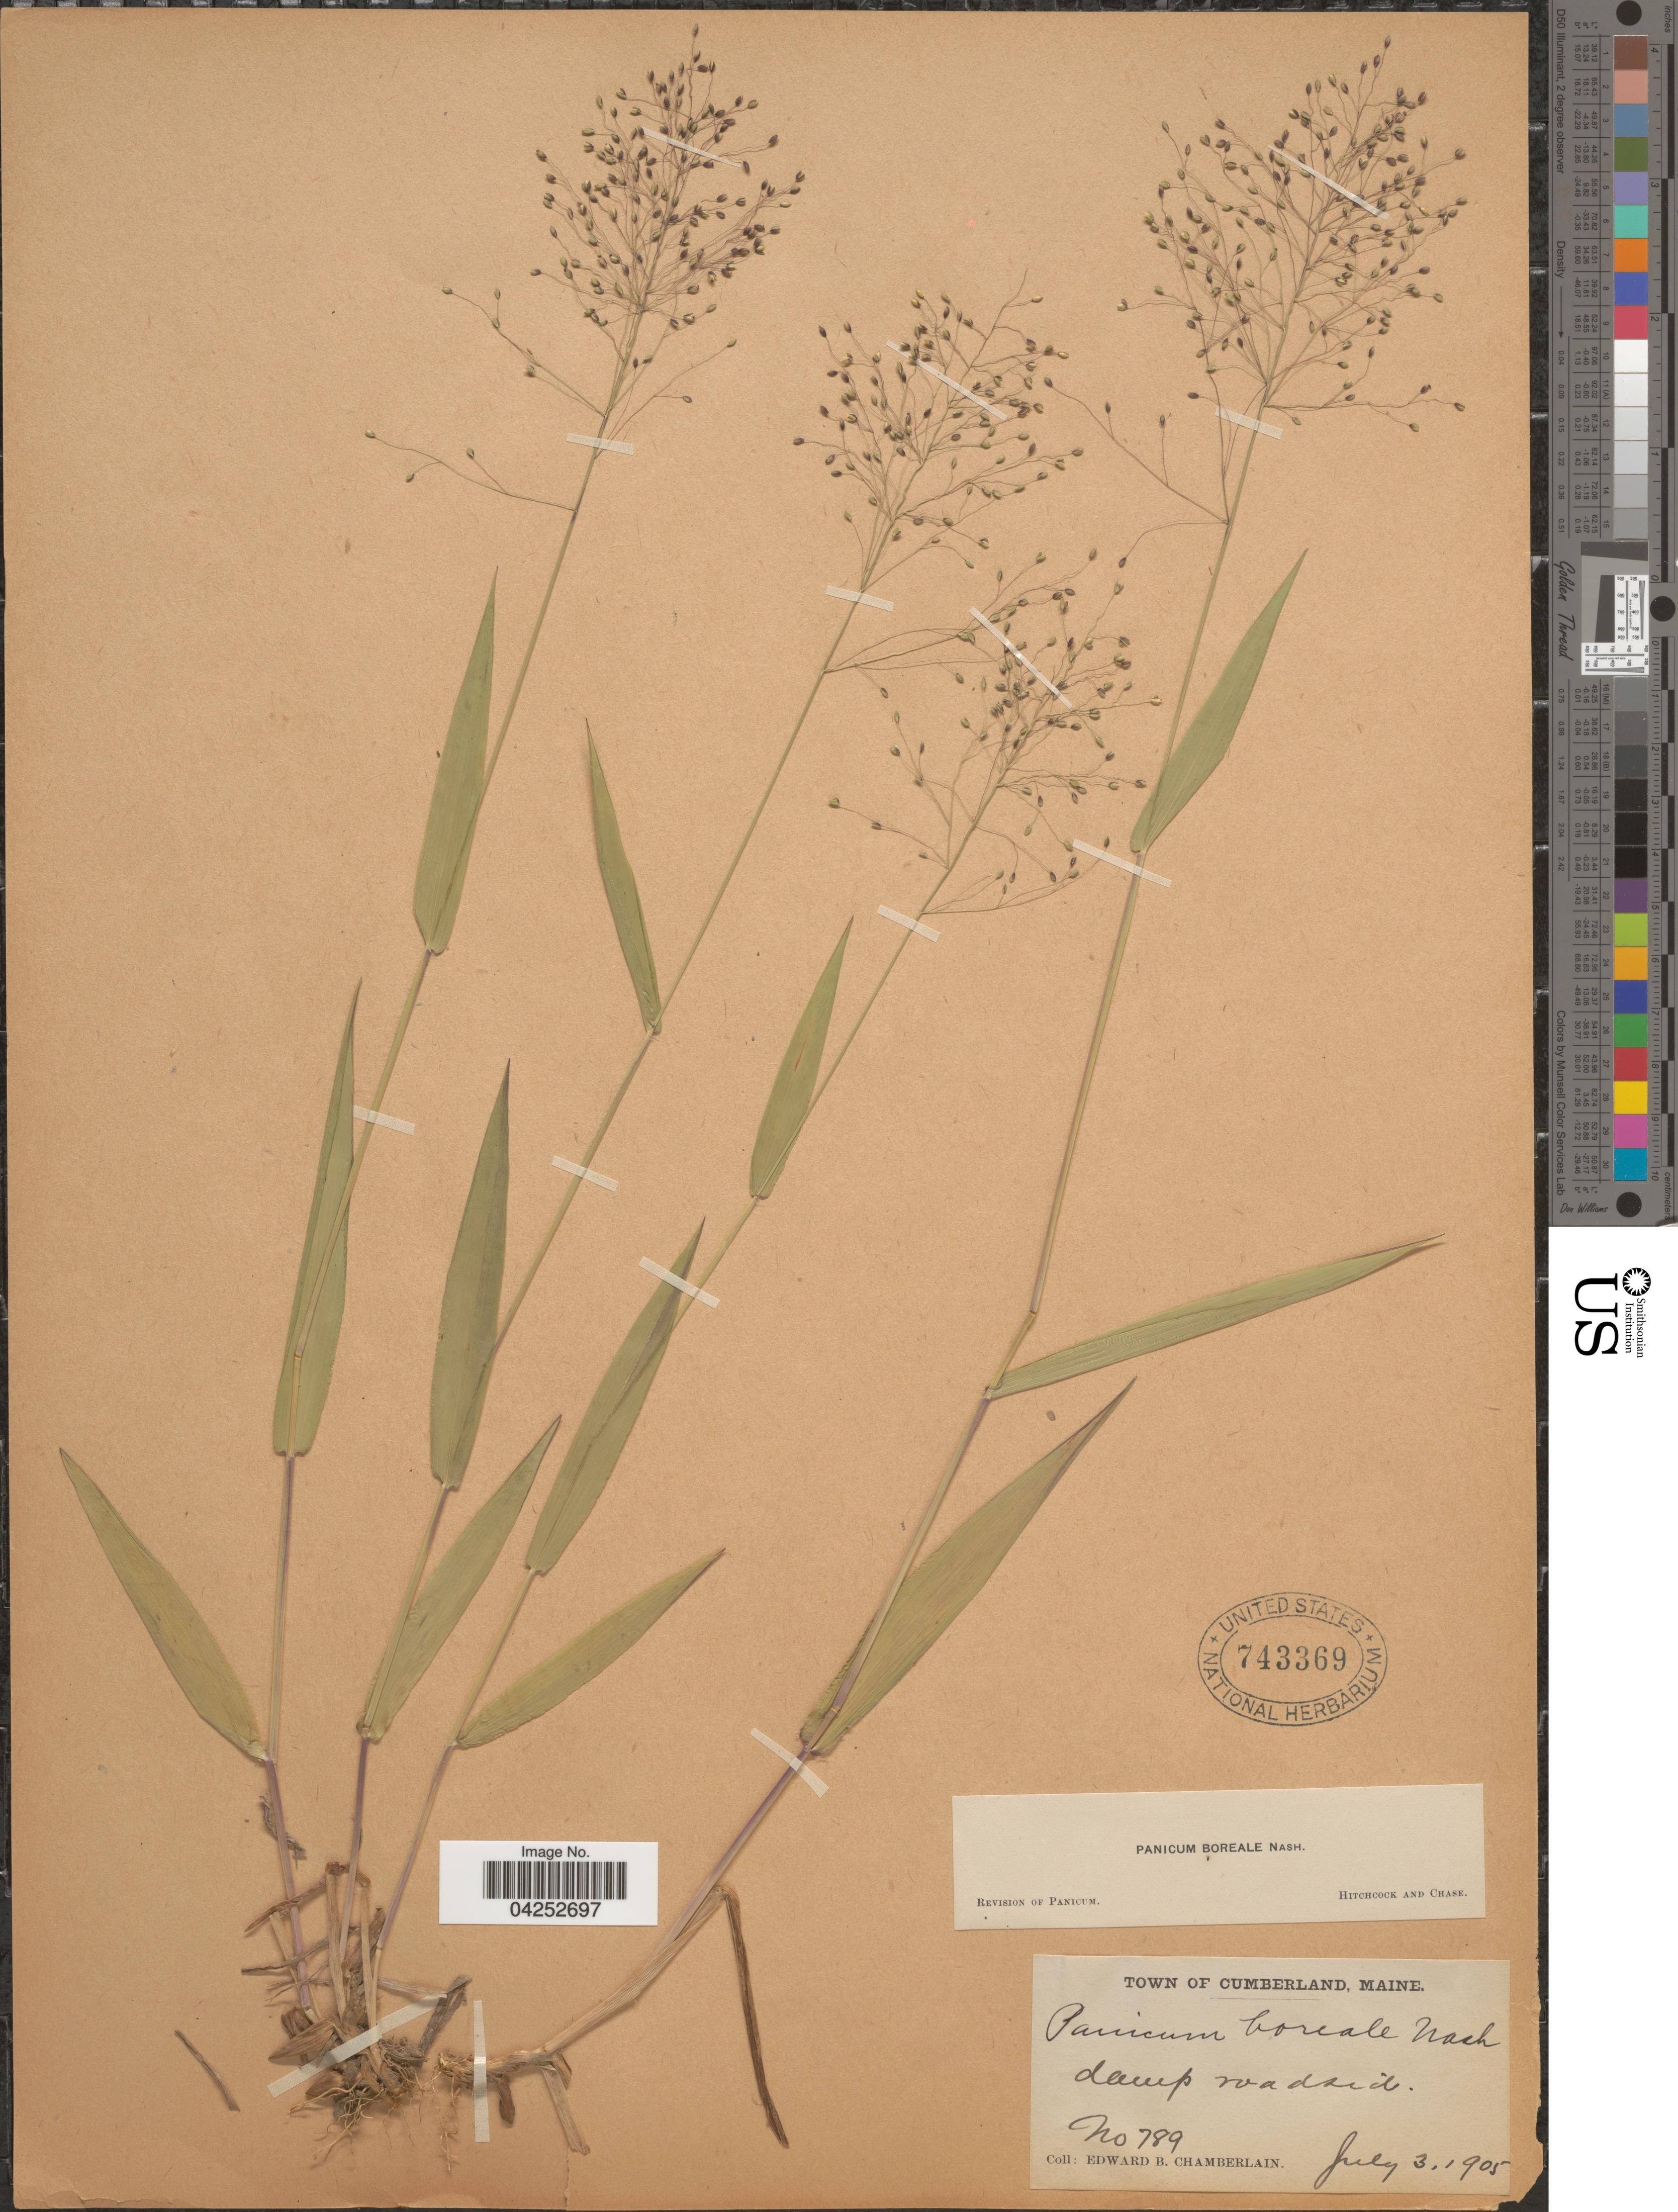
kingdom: Plantae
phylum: Tracheophyta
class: Liliopsida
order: Poales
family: Poaceae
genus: Dichanthelium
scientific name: Dichanthelium boreale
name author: (Nash) Freckmann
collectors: E. Chamberlain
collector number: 789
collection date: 1905-07-03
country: United States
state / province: Maine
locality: Town of Cumberland.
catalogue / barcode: US 743369